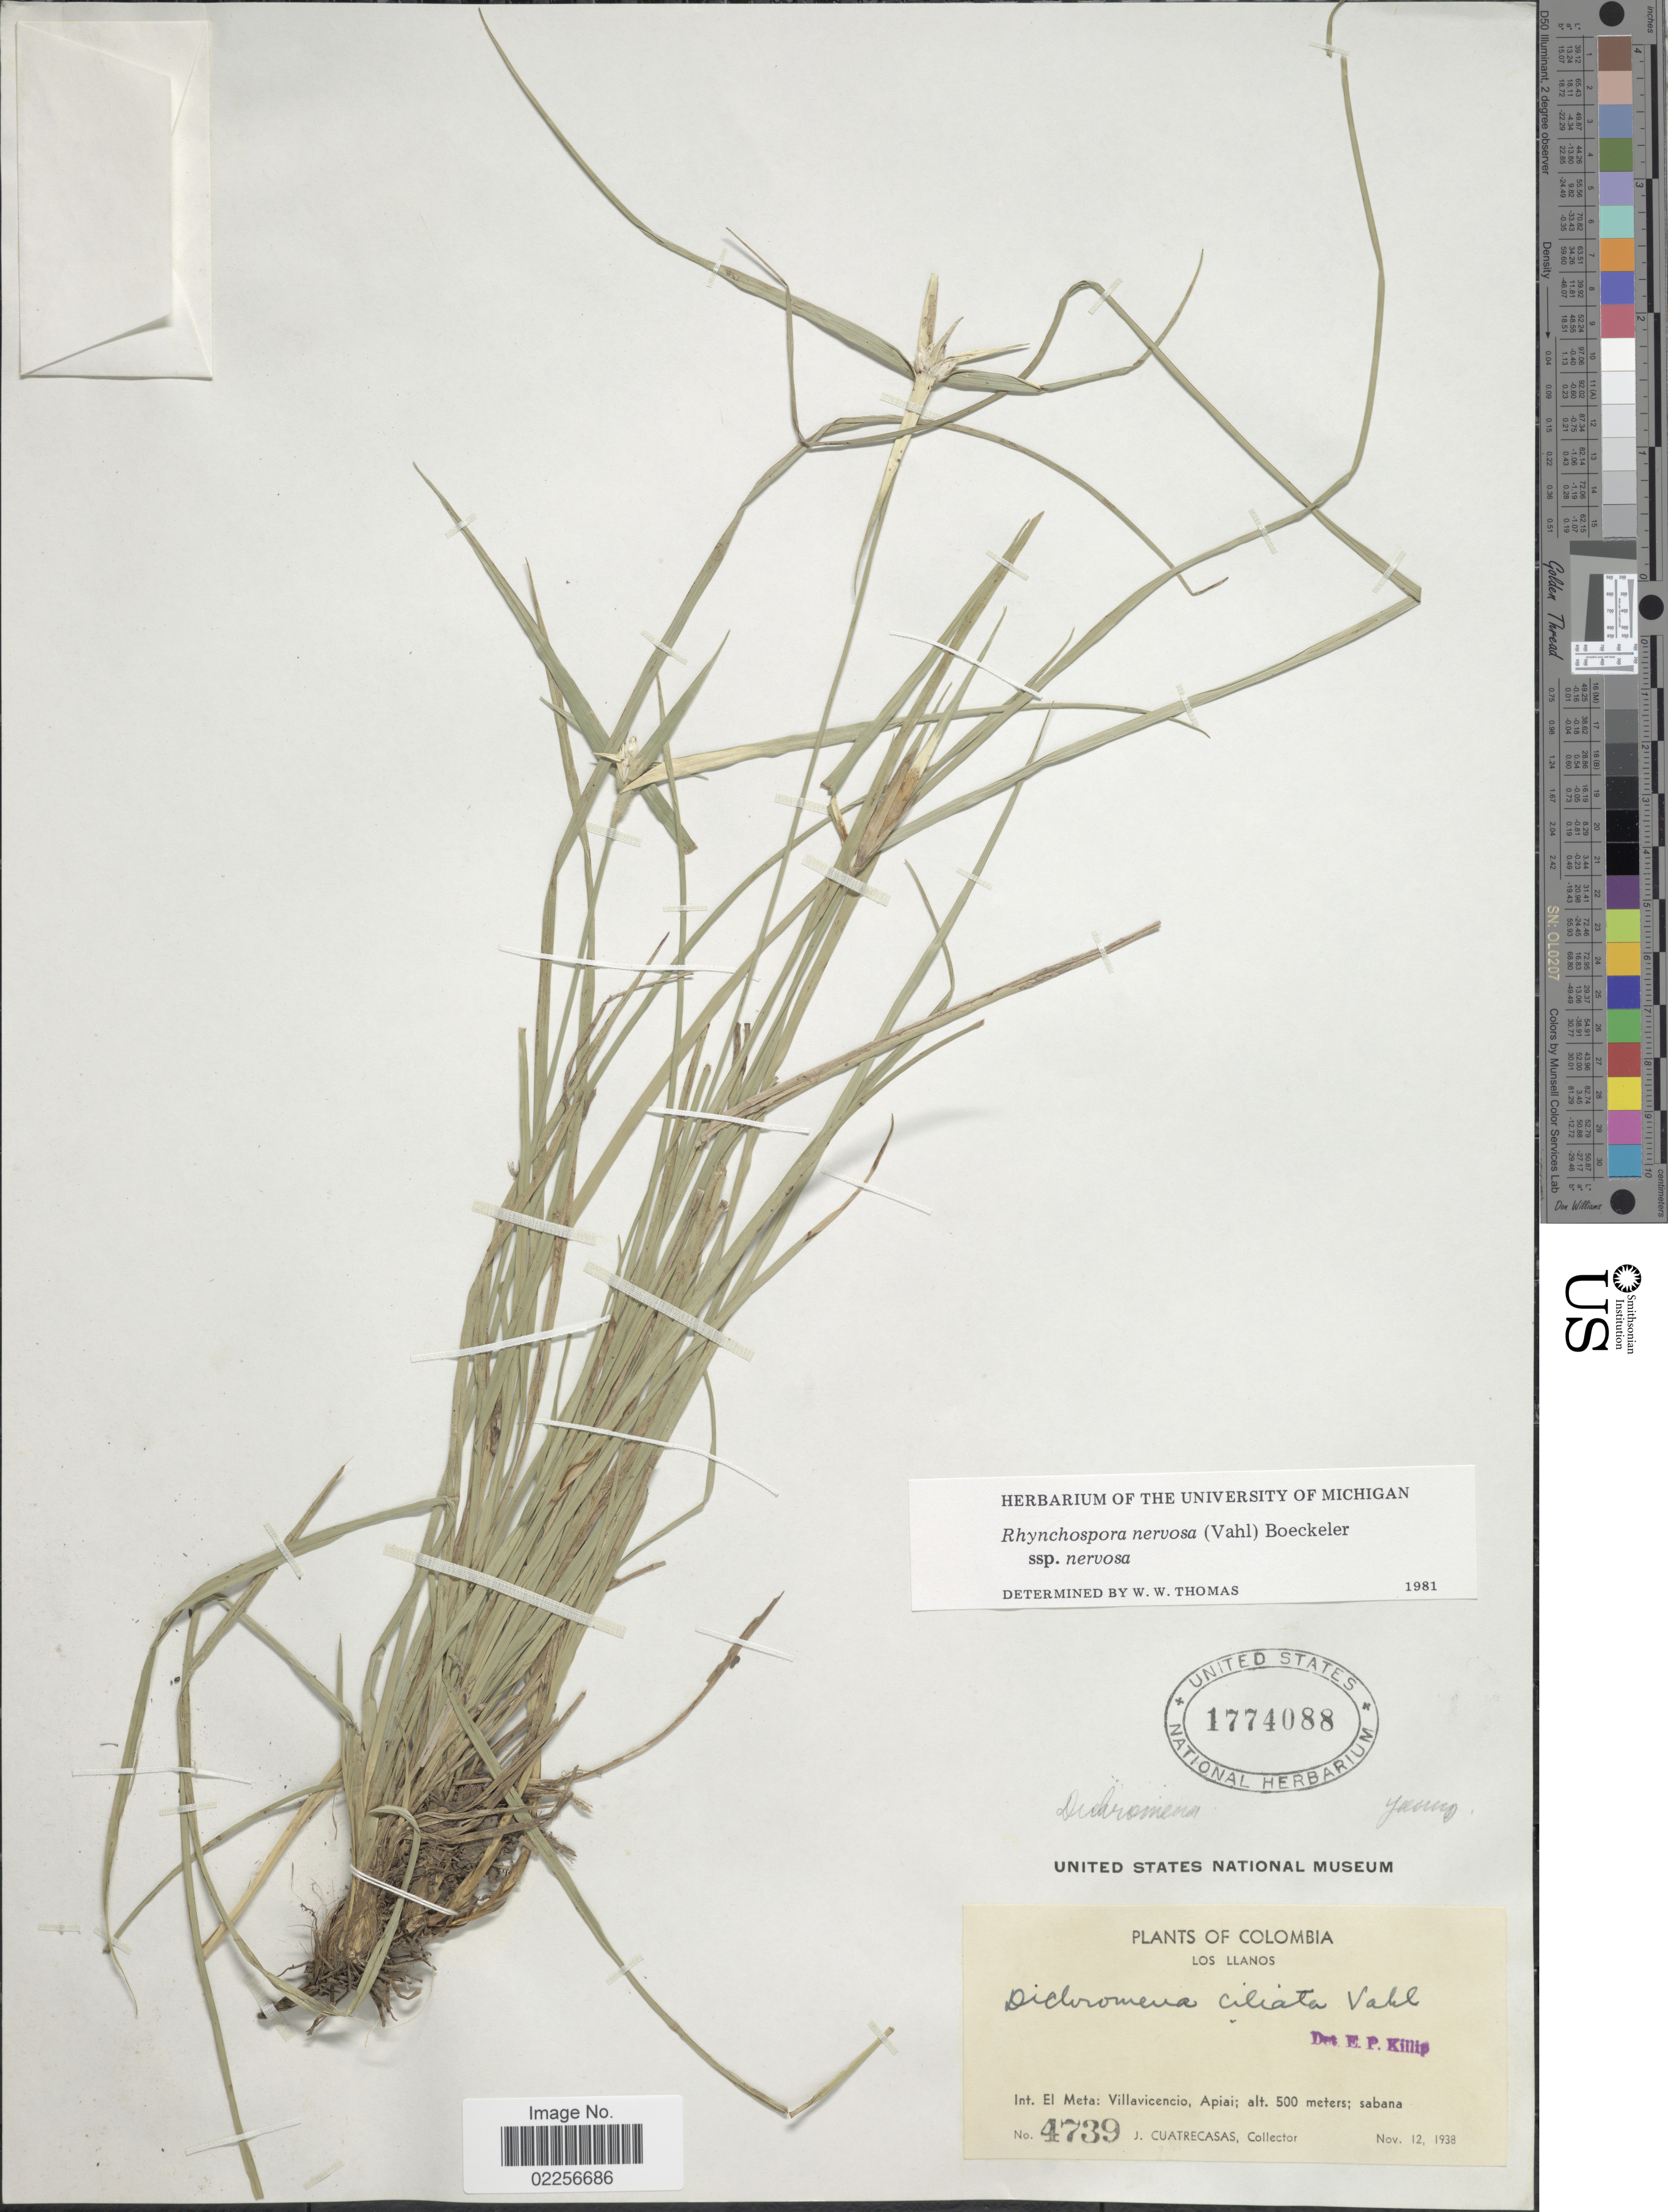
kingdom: Plantae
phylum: Tracheophyta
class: Liliopsida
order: Poales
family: Cyperaceae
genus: Rhynchospora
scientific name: Rhynchospora nervosa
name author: (Vahl) Boeckeler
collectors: J. Cuatrecasas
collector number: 4739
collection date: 1938-11-12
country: Colombia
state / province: Meta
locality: Los Llanos, Villavicencio, Apiai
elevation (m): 500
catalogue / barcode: US 1774088